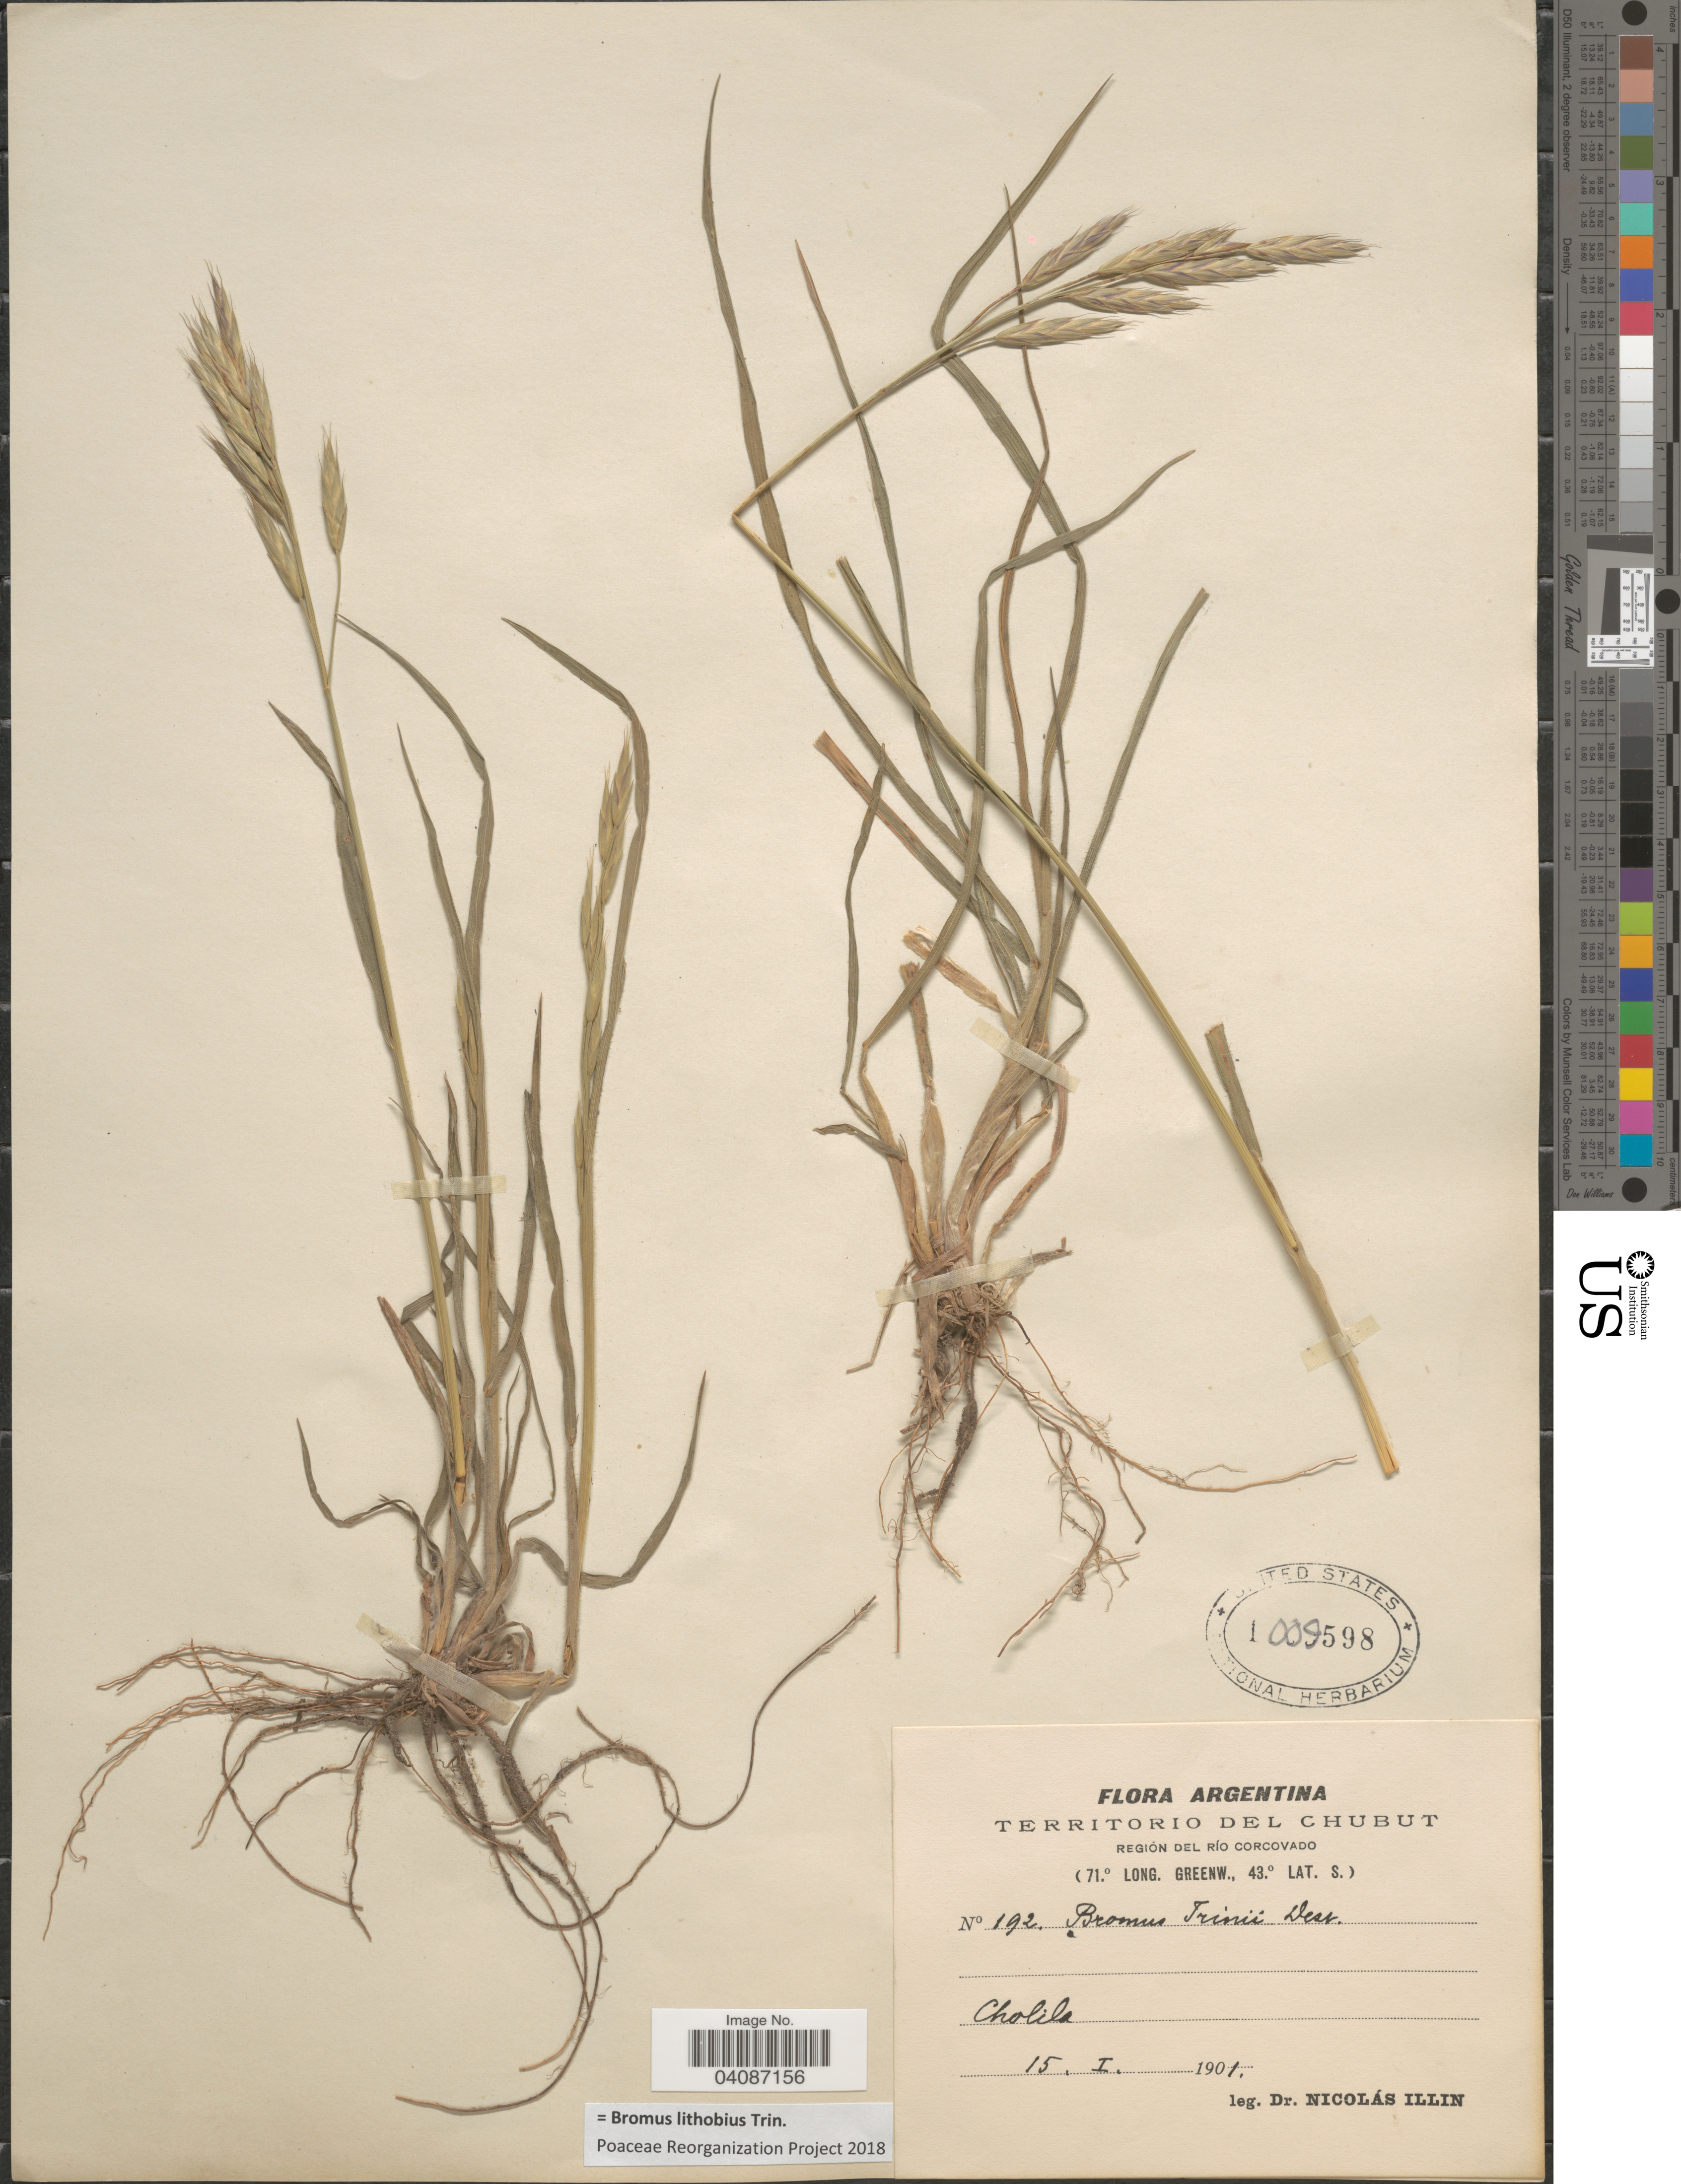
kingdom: Plantae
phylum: Tracheophyta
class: Liliopsida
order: Poales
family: Poaceae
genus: Bromus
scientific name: Bromus lithobius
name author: Trin.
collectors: N. Illin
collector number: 192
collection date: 1901-01-15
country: Argentina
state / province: Chubut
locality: Región del Río Corcovado. Cholila.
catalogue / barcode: US 1009598